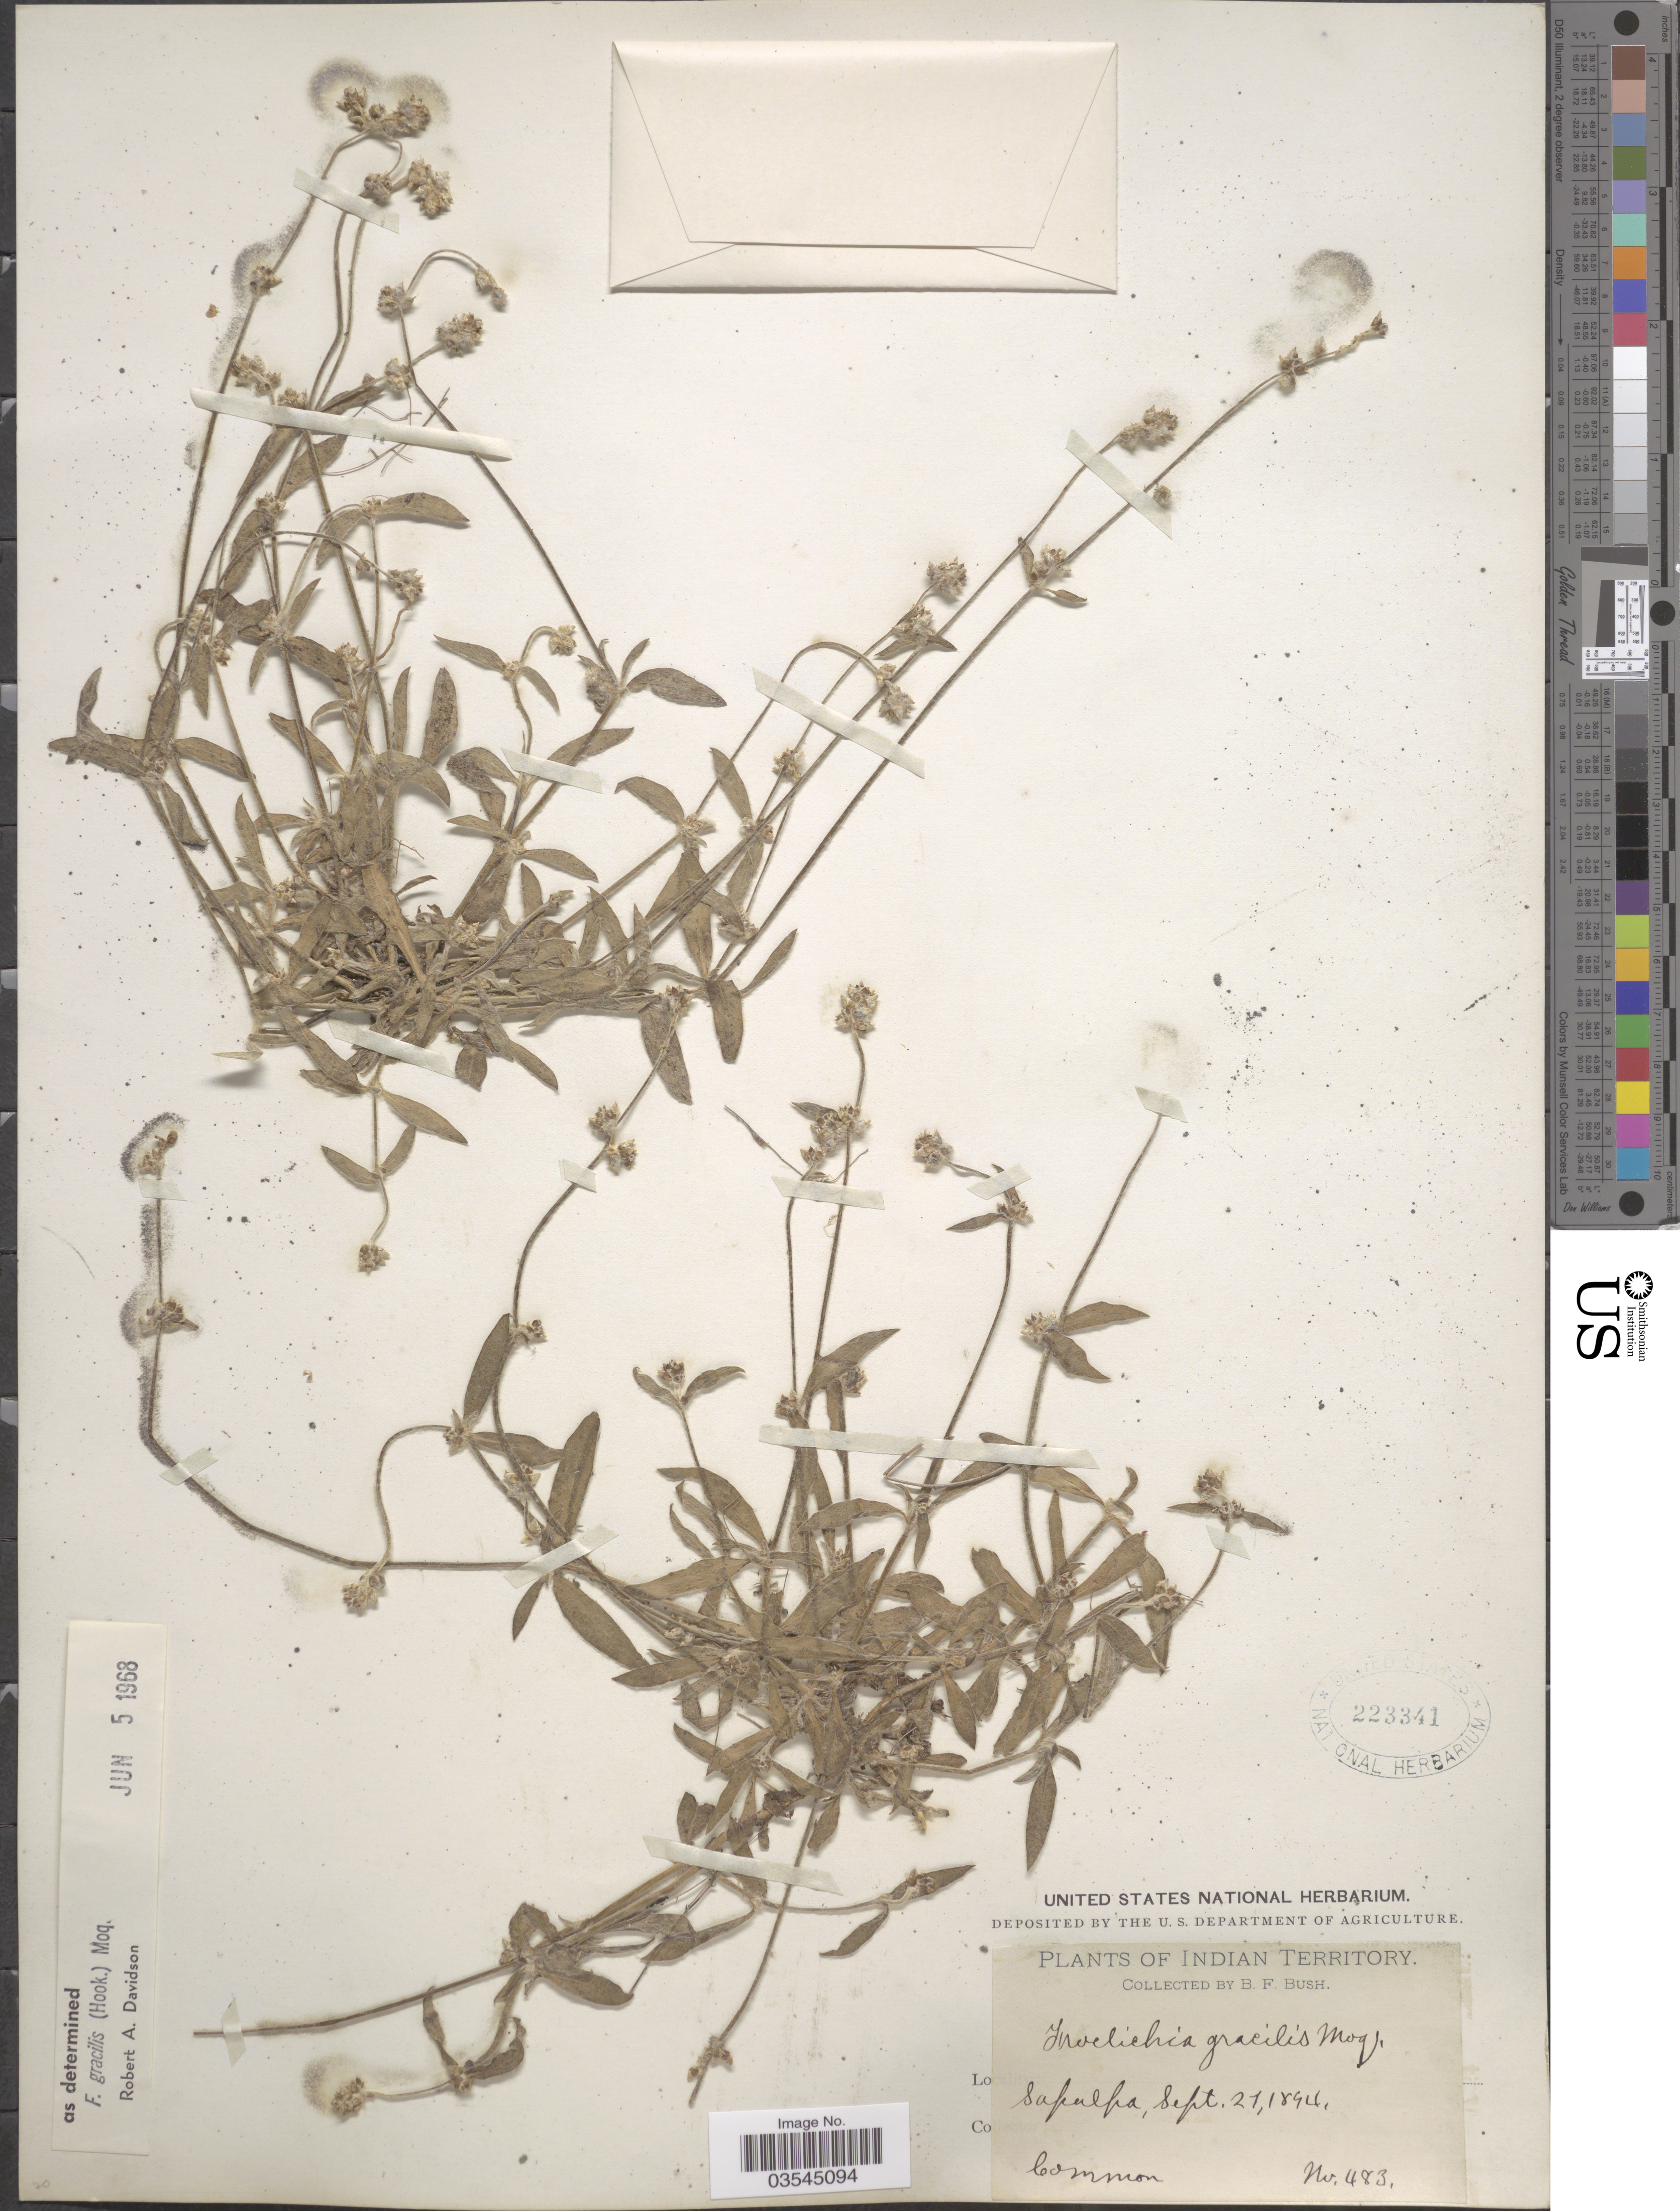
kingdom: Plantae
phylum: Tracheophyta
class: Magnoliopsida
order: Caryophyllales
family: Amaranthaceae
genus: Froelichia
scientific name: Froelichia gracilis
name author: (Hook.) Moq.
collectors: B. F. Bush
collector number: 483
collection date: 1894-09-21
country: United States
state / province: Oklahoma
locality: Indian Territory. Sapulpa.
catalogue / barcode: US 223341